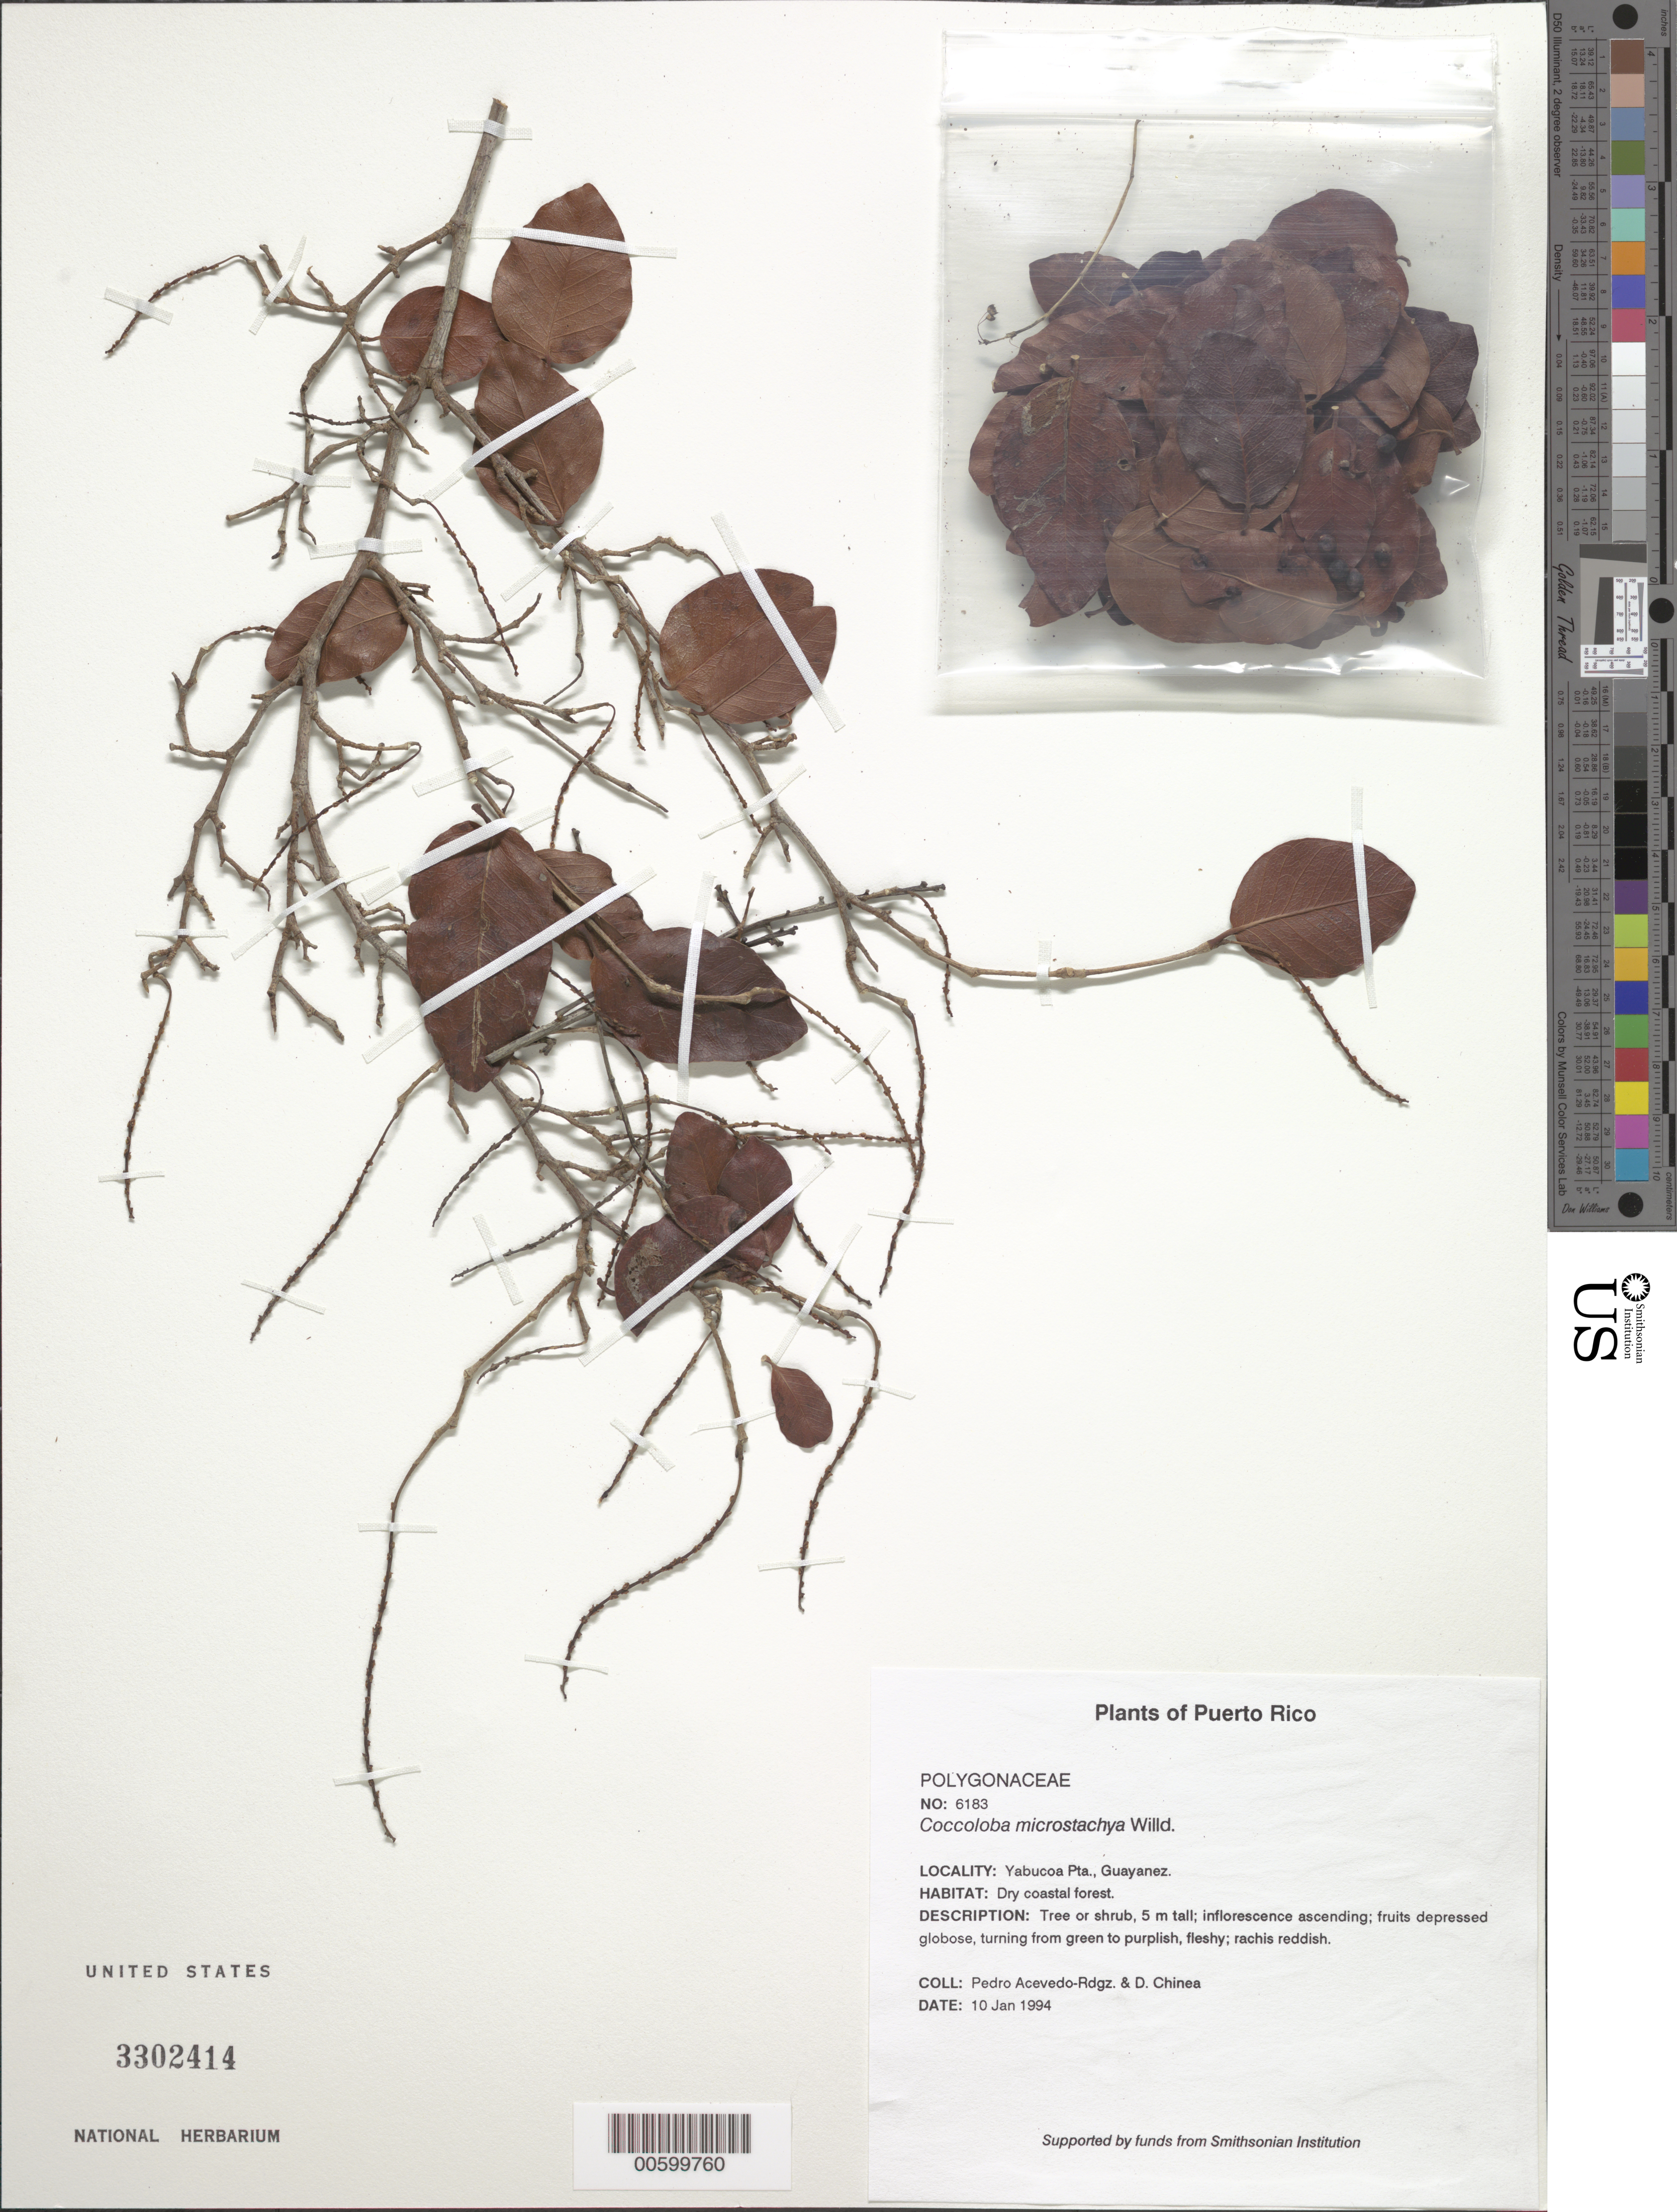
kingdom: Plantae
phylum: Tracheophyta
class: Magnoliopsida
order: Caryophyllales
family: Polygonaceae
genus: Coccoloba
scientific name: Coccoloba microstachya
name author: Willd.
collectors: P. Acevedo-Rodr. & D. Chinea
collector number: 6183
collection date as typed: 10 Jan 1994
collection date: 1994-01-10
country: Puerto Rico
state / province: Yabucoa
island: Puerto Rico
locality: Yabucoa Pta., Guayanes.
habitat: Dry coastal forest.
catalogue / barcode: US 3302414